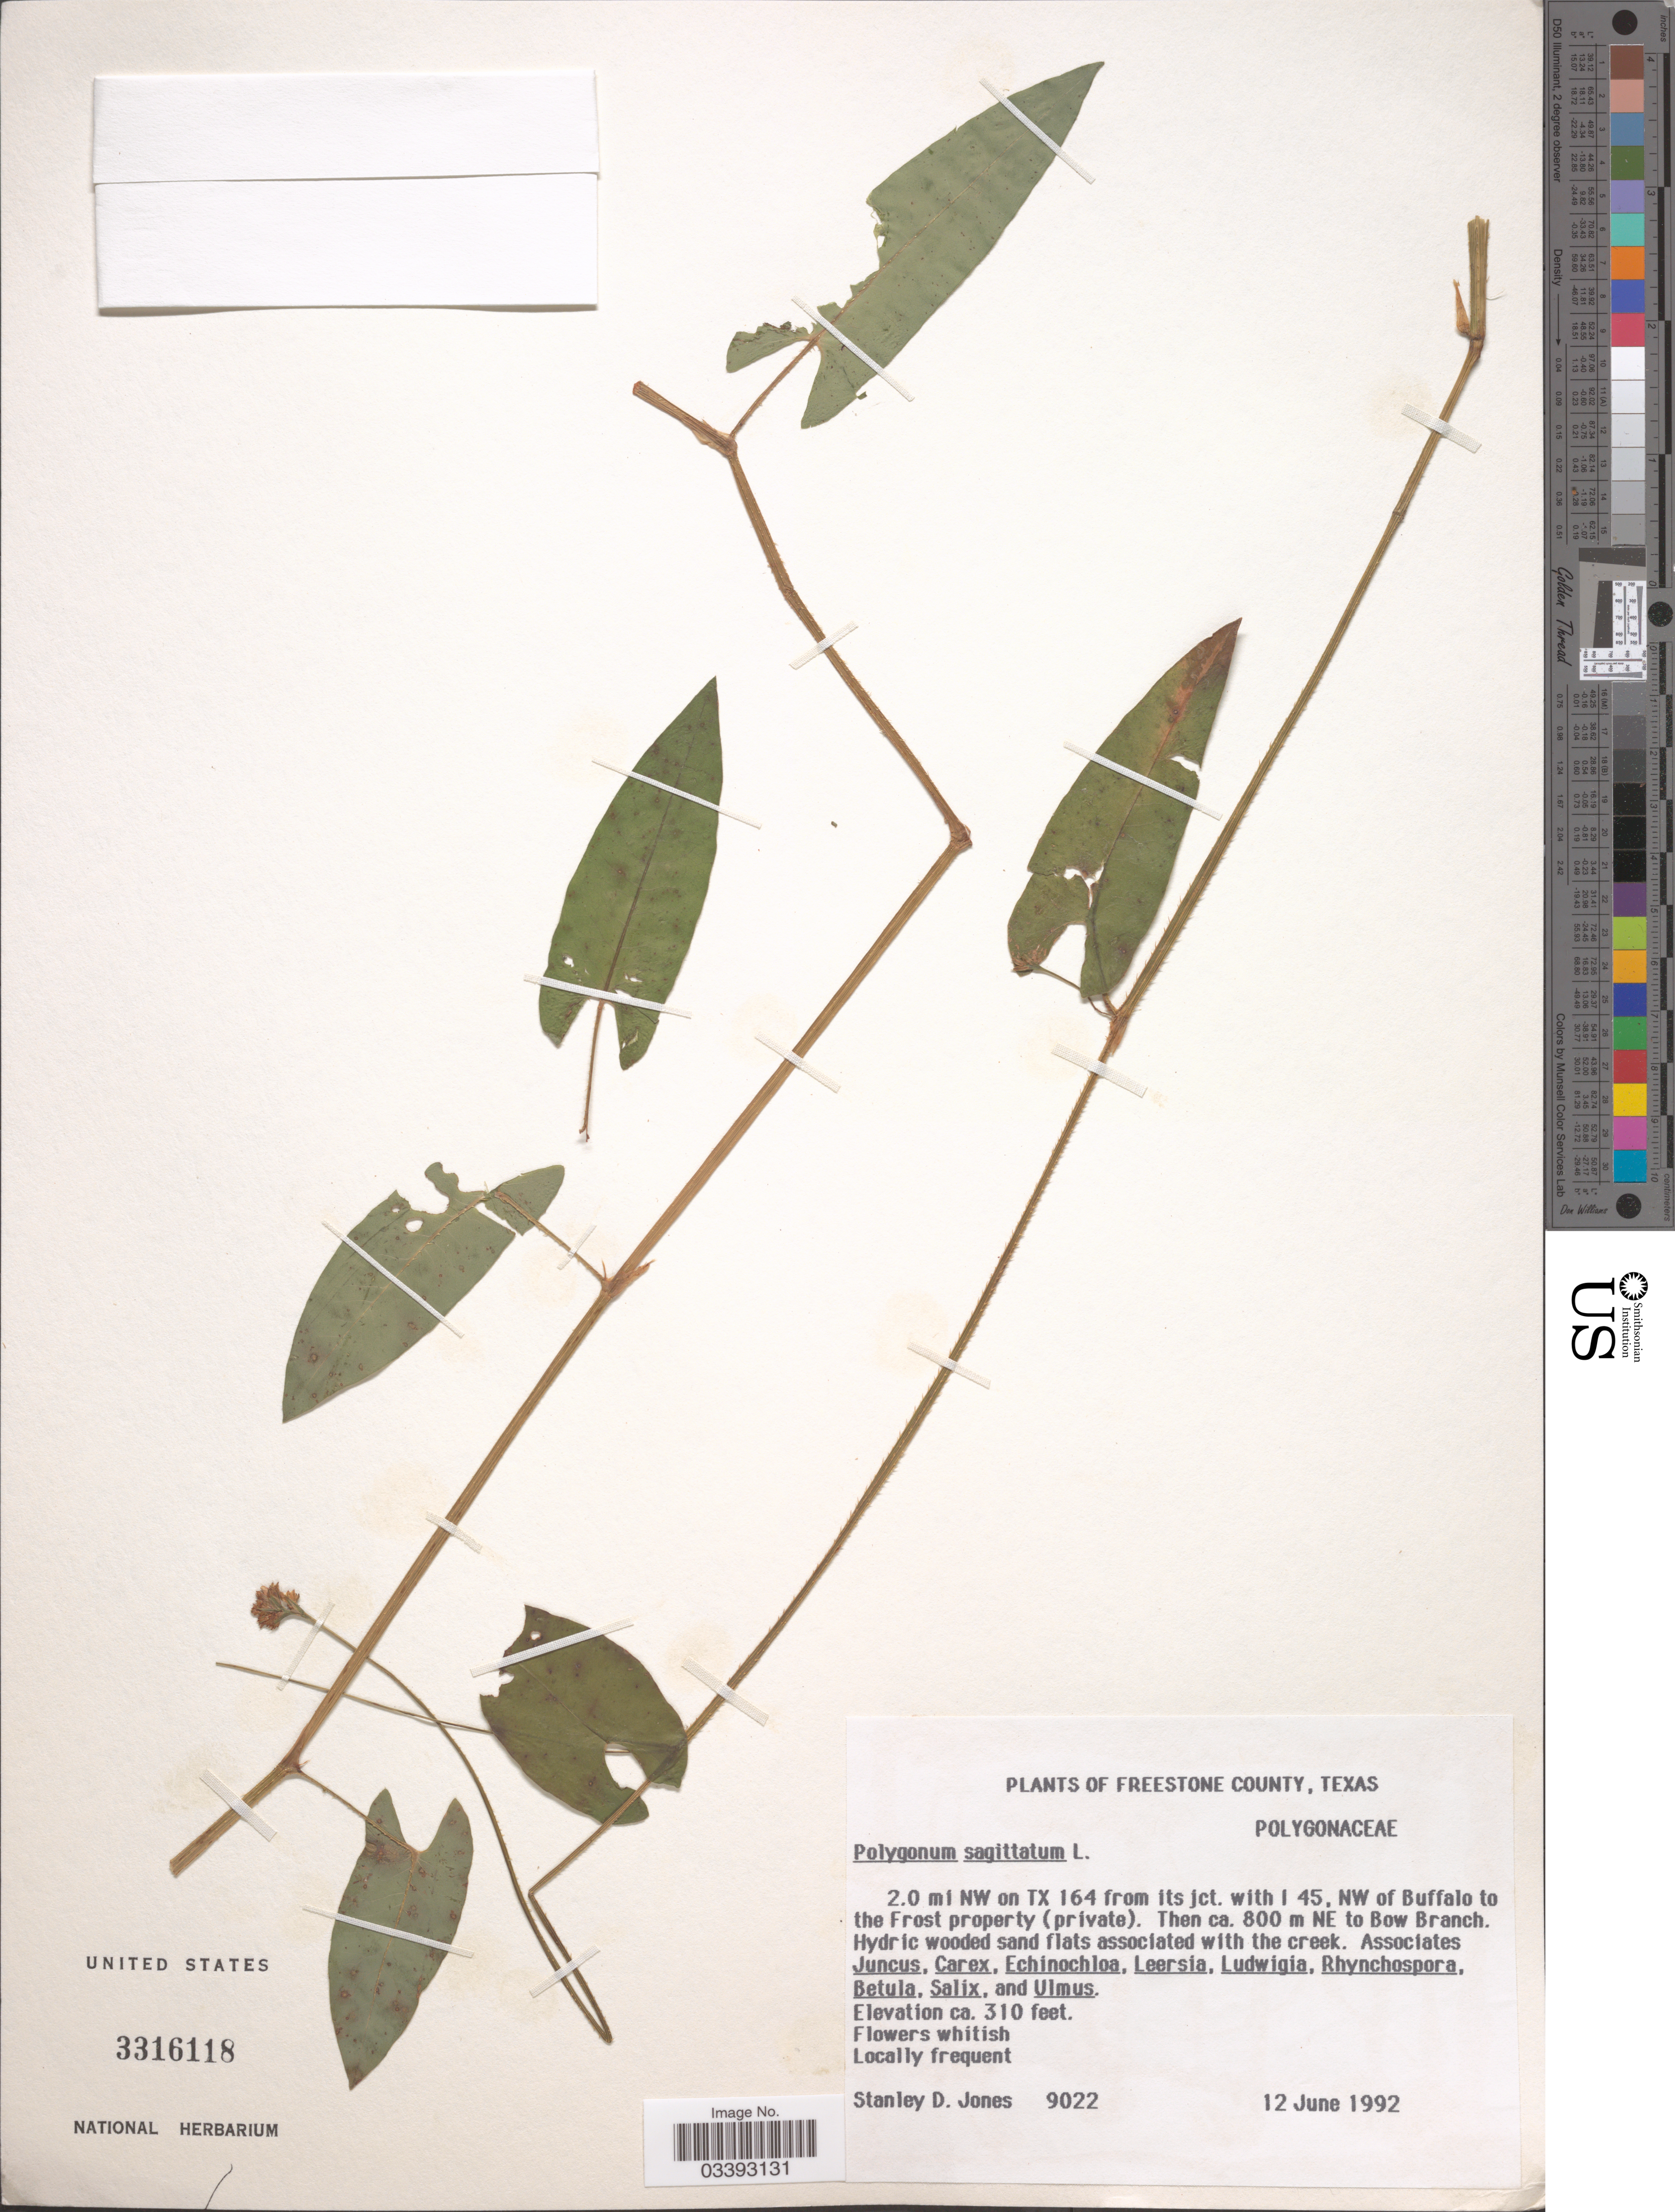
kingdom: Plantae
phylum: Tracheophyta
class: Magnoliopsida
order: Caryophyllales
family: Polygonaceae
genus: Persicaria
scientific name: Persicaria sagittata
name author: (L.) H. Gross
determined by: Atha, D. E.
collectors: S. D. Jones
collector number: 9022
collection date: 1992-06-12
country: United States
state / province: Texas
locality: Freestone County. 2.0 mi NW on TX 164 from its jct. with I 45, NW of Buffalo to the Frost property (private). Then ca. 800 m NE to Bow Branch.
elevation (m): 94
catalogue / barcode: US 3316118